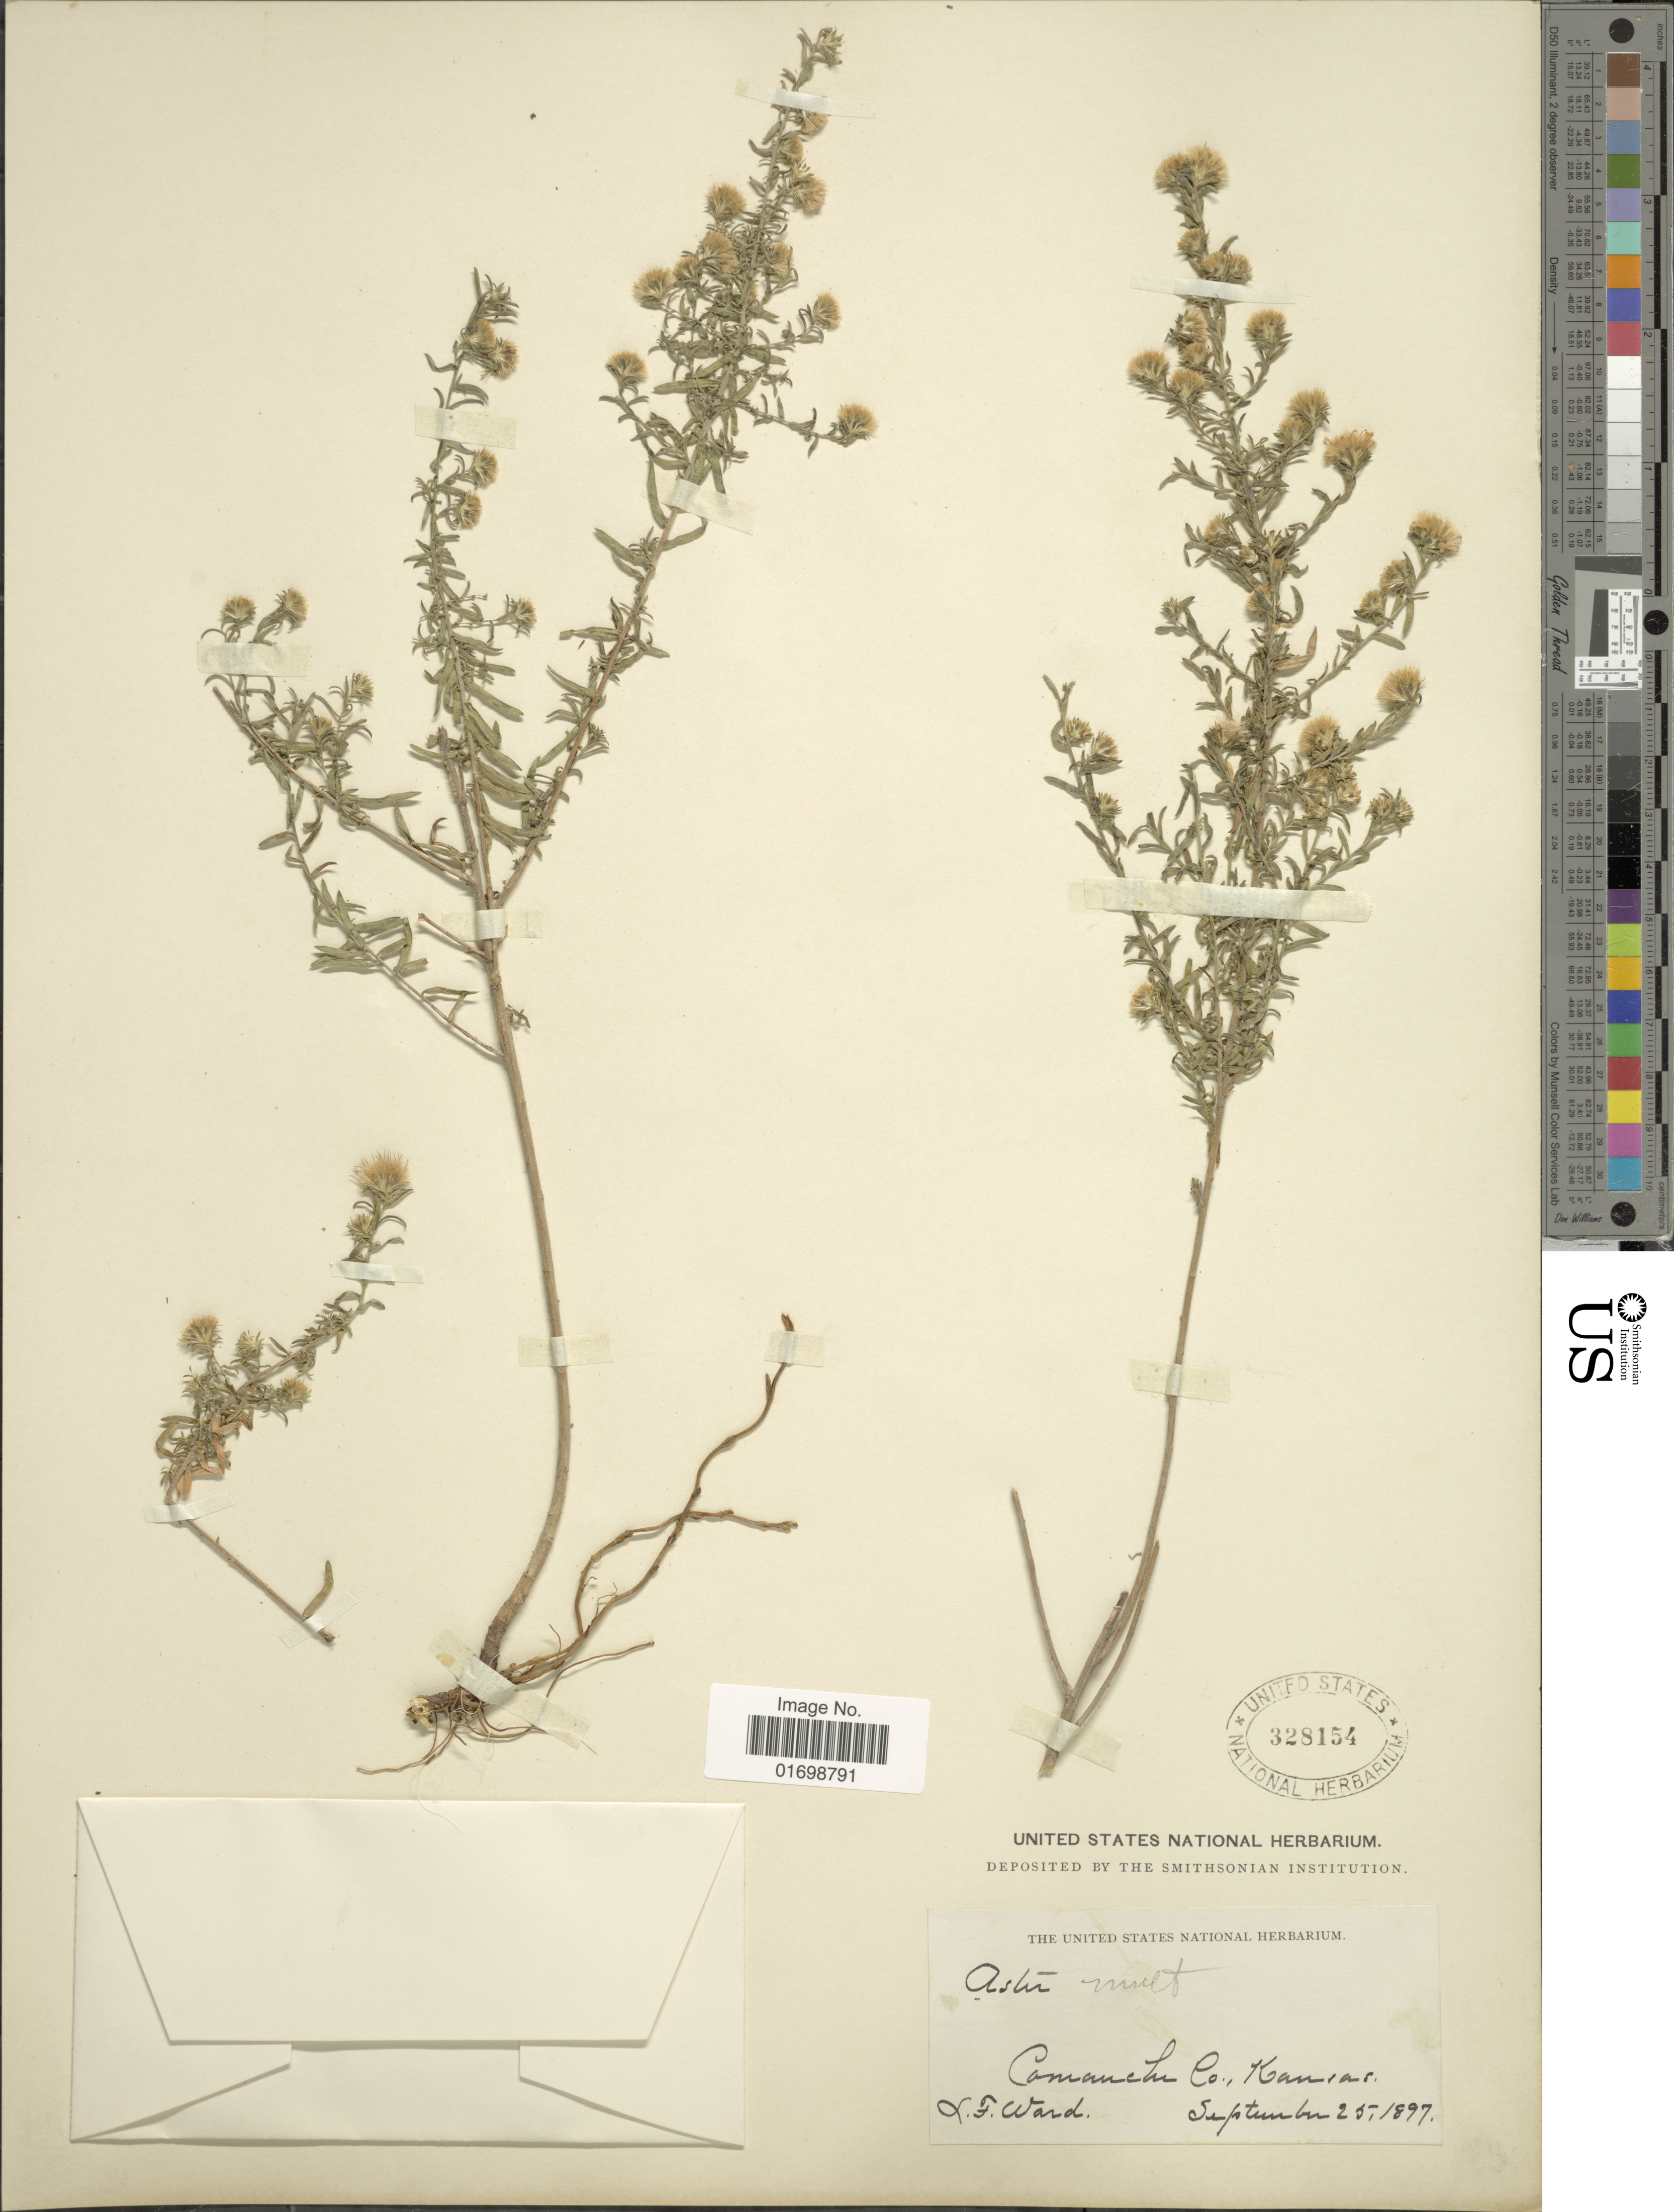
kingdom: Plantae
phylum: Tracheophyta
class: Magnoliopsida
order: Asterales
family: Asteraceae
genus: Symphyotrichum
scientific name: Symphyotrichum ericoides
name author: (L.) G.L. Nesom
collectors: L. Ward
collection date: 1897-09-25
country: United States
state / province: Kansas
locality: Comanche Co.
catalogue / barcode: US 328154